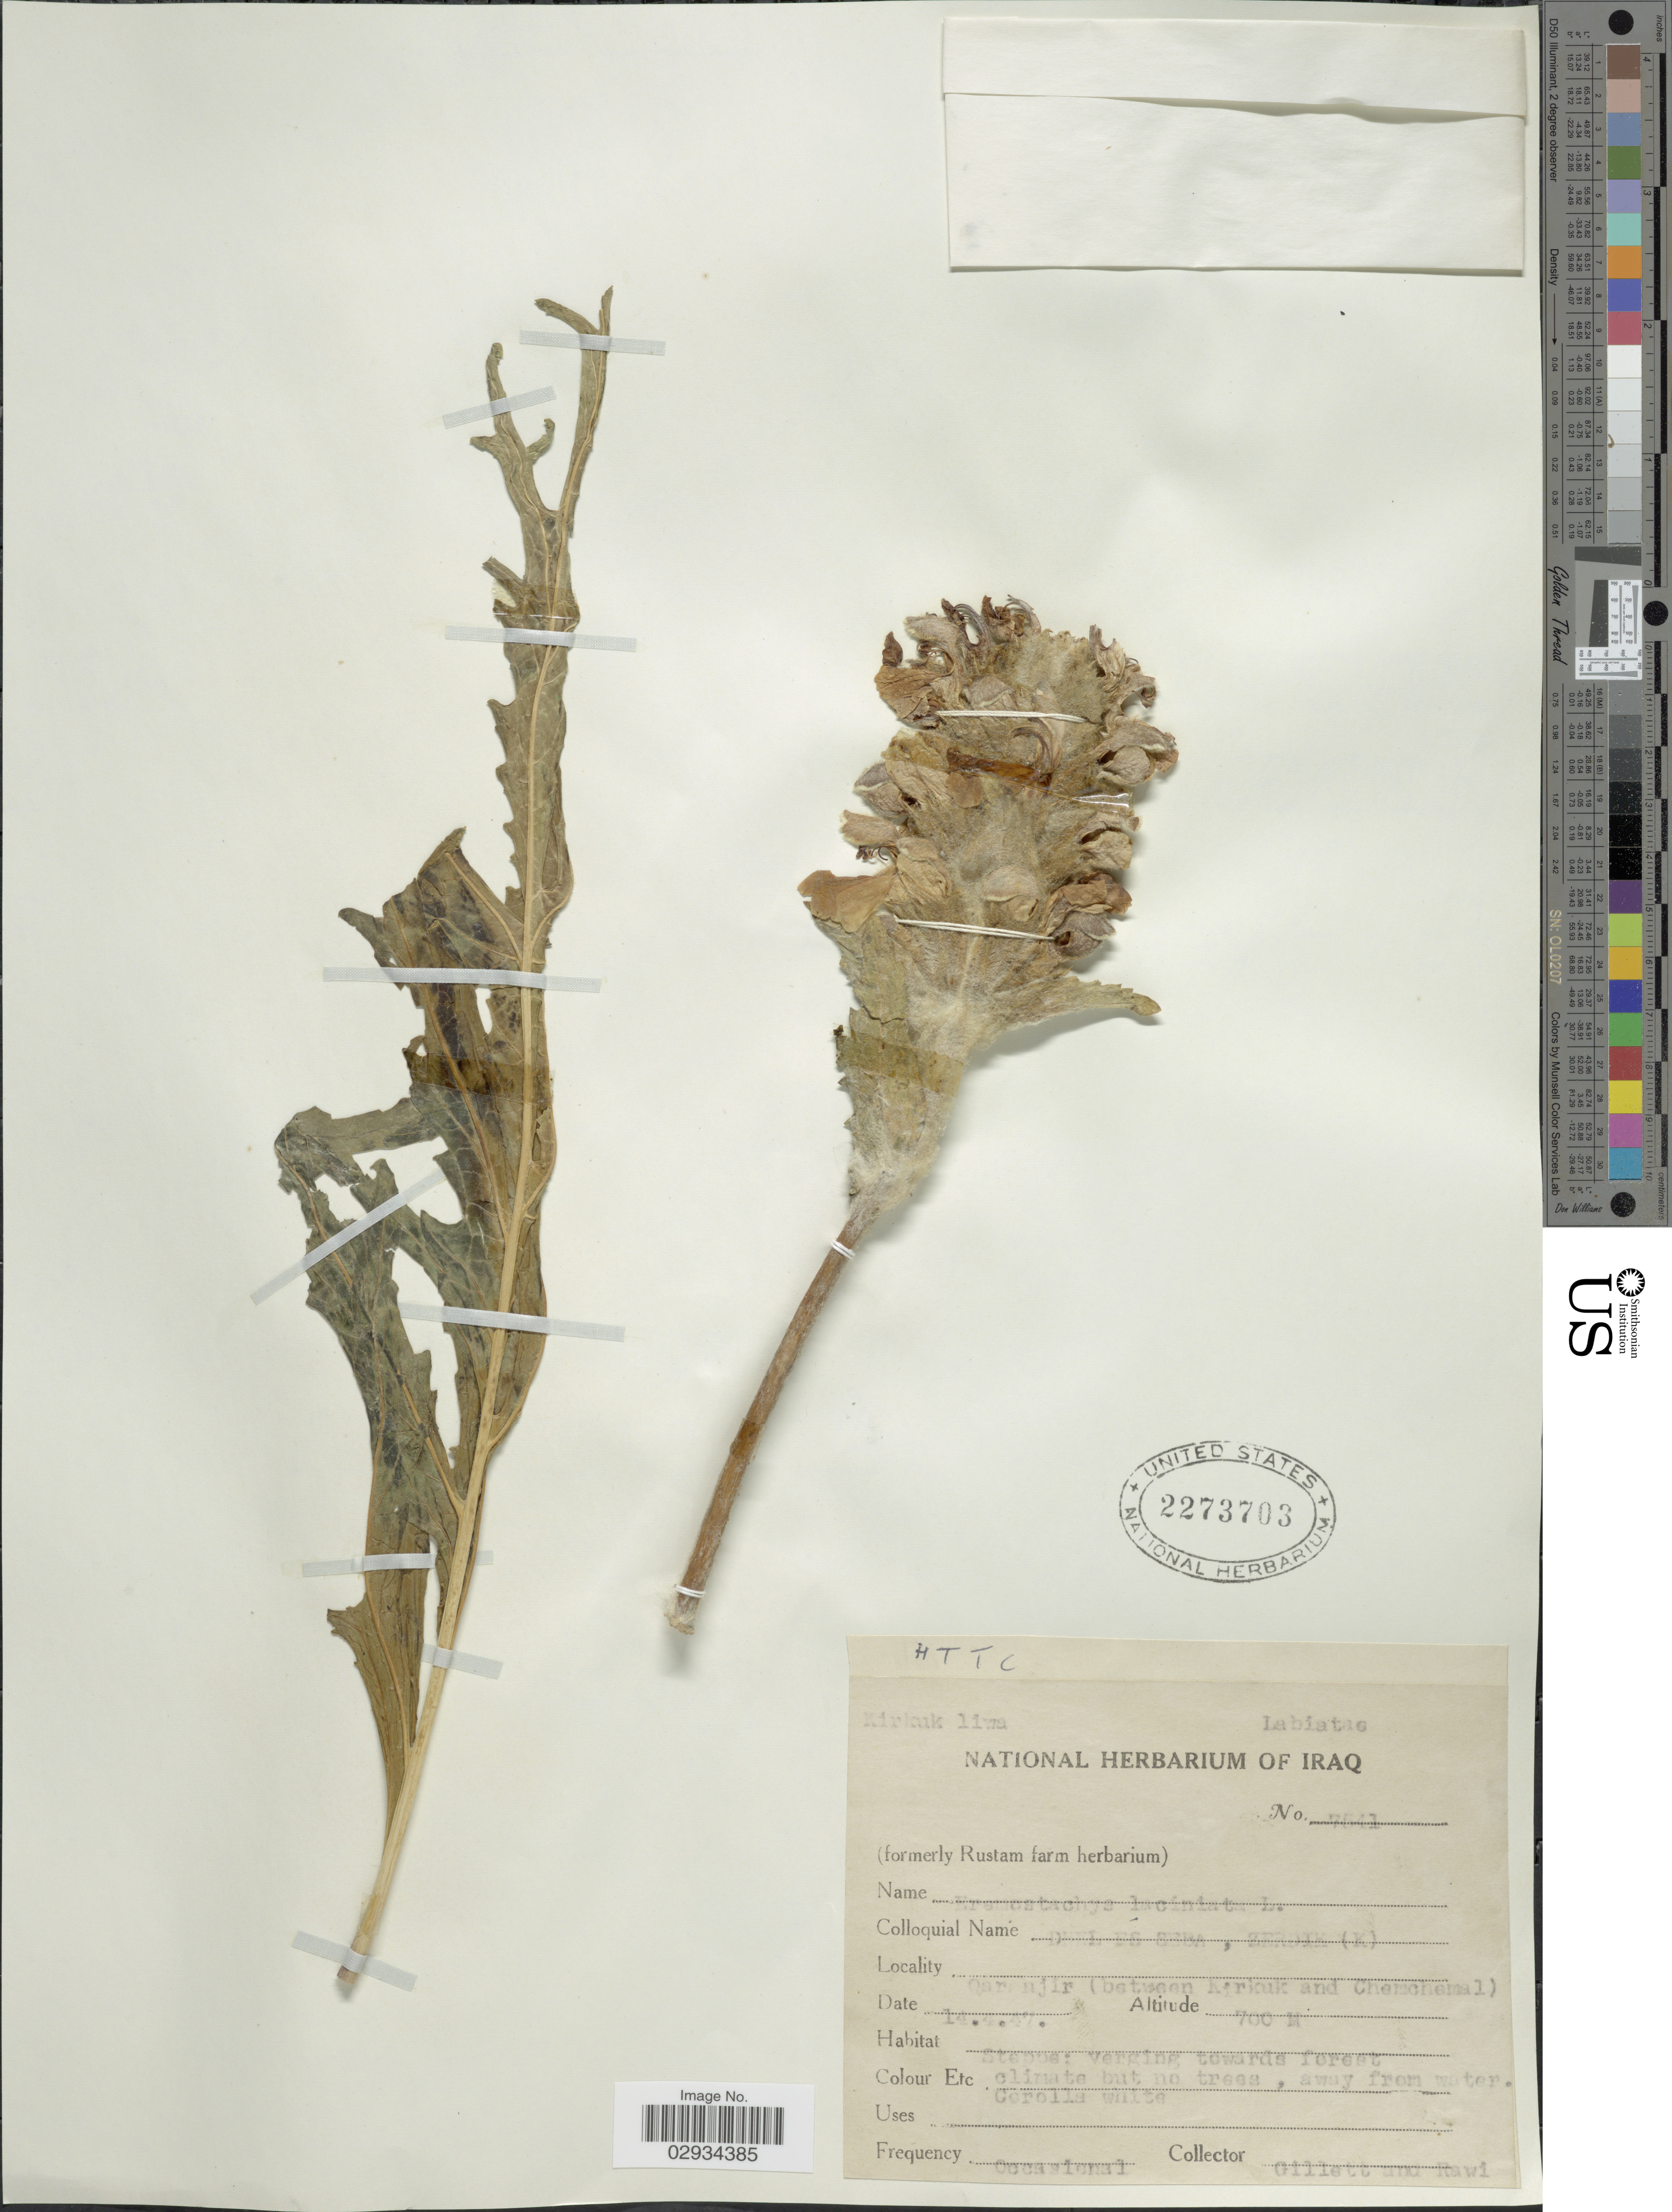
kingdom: Plantae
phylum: Tracheophyta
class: Magnoliopsida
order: Lamiales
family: Lamiaceae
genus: Eremostachys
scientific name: Eremostachys laciniata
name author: Bunge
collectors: Gillett, -- & -. Rawi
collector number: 7541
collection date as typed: Transcribed d/m/y: 14/4/47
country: Iraq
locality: Qar [illegible text]njir (between Kirkuk and Chemchemal).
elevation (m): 700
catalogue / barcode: US 2273703